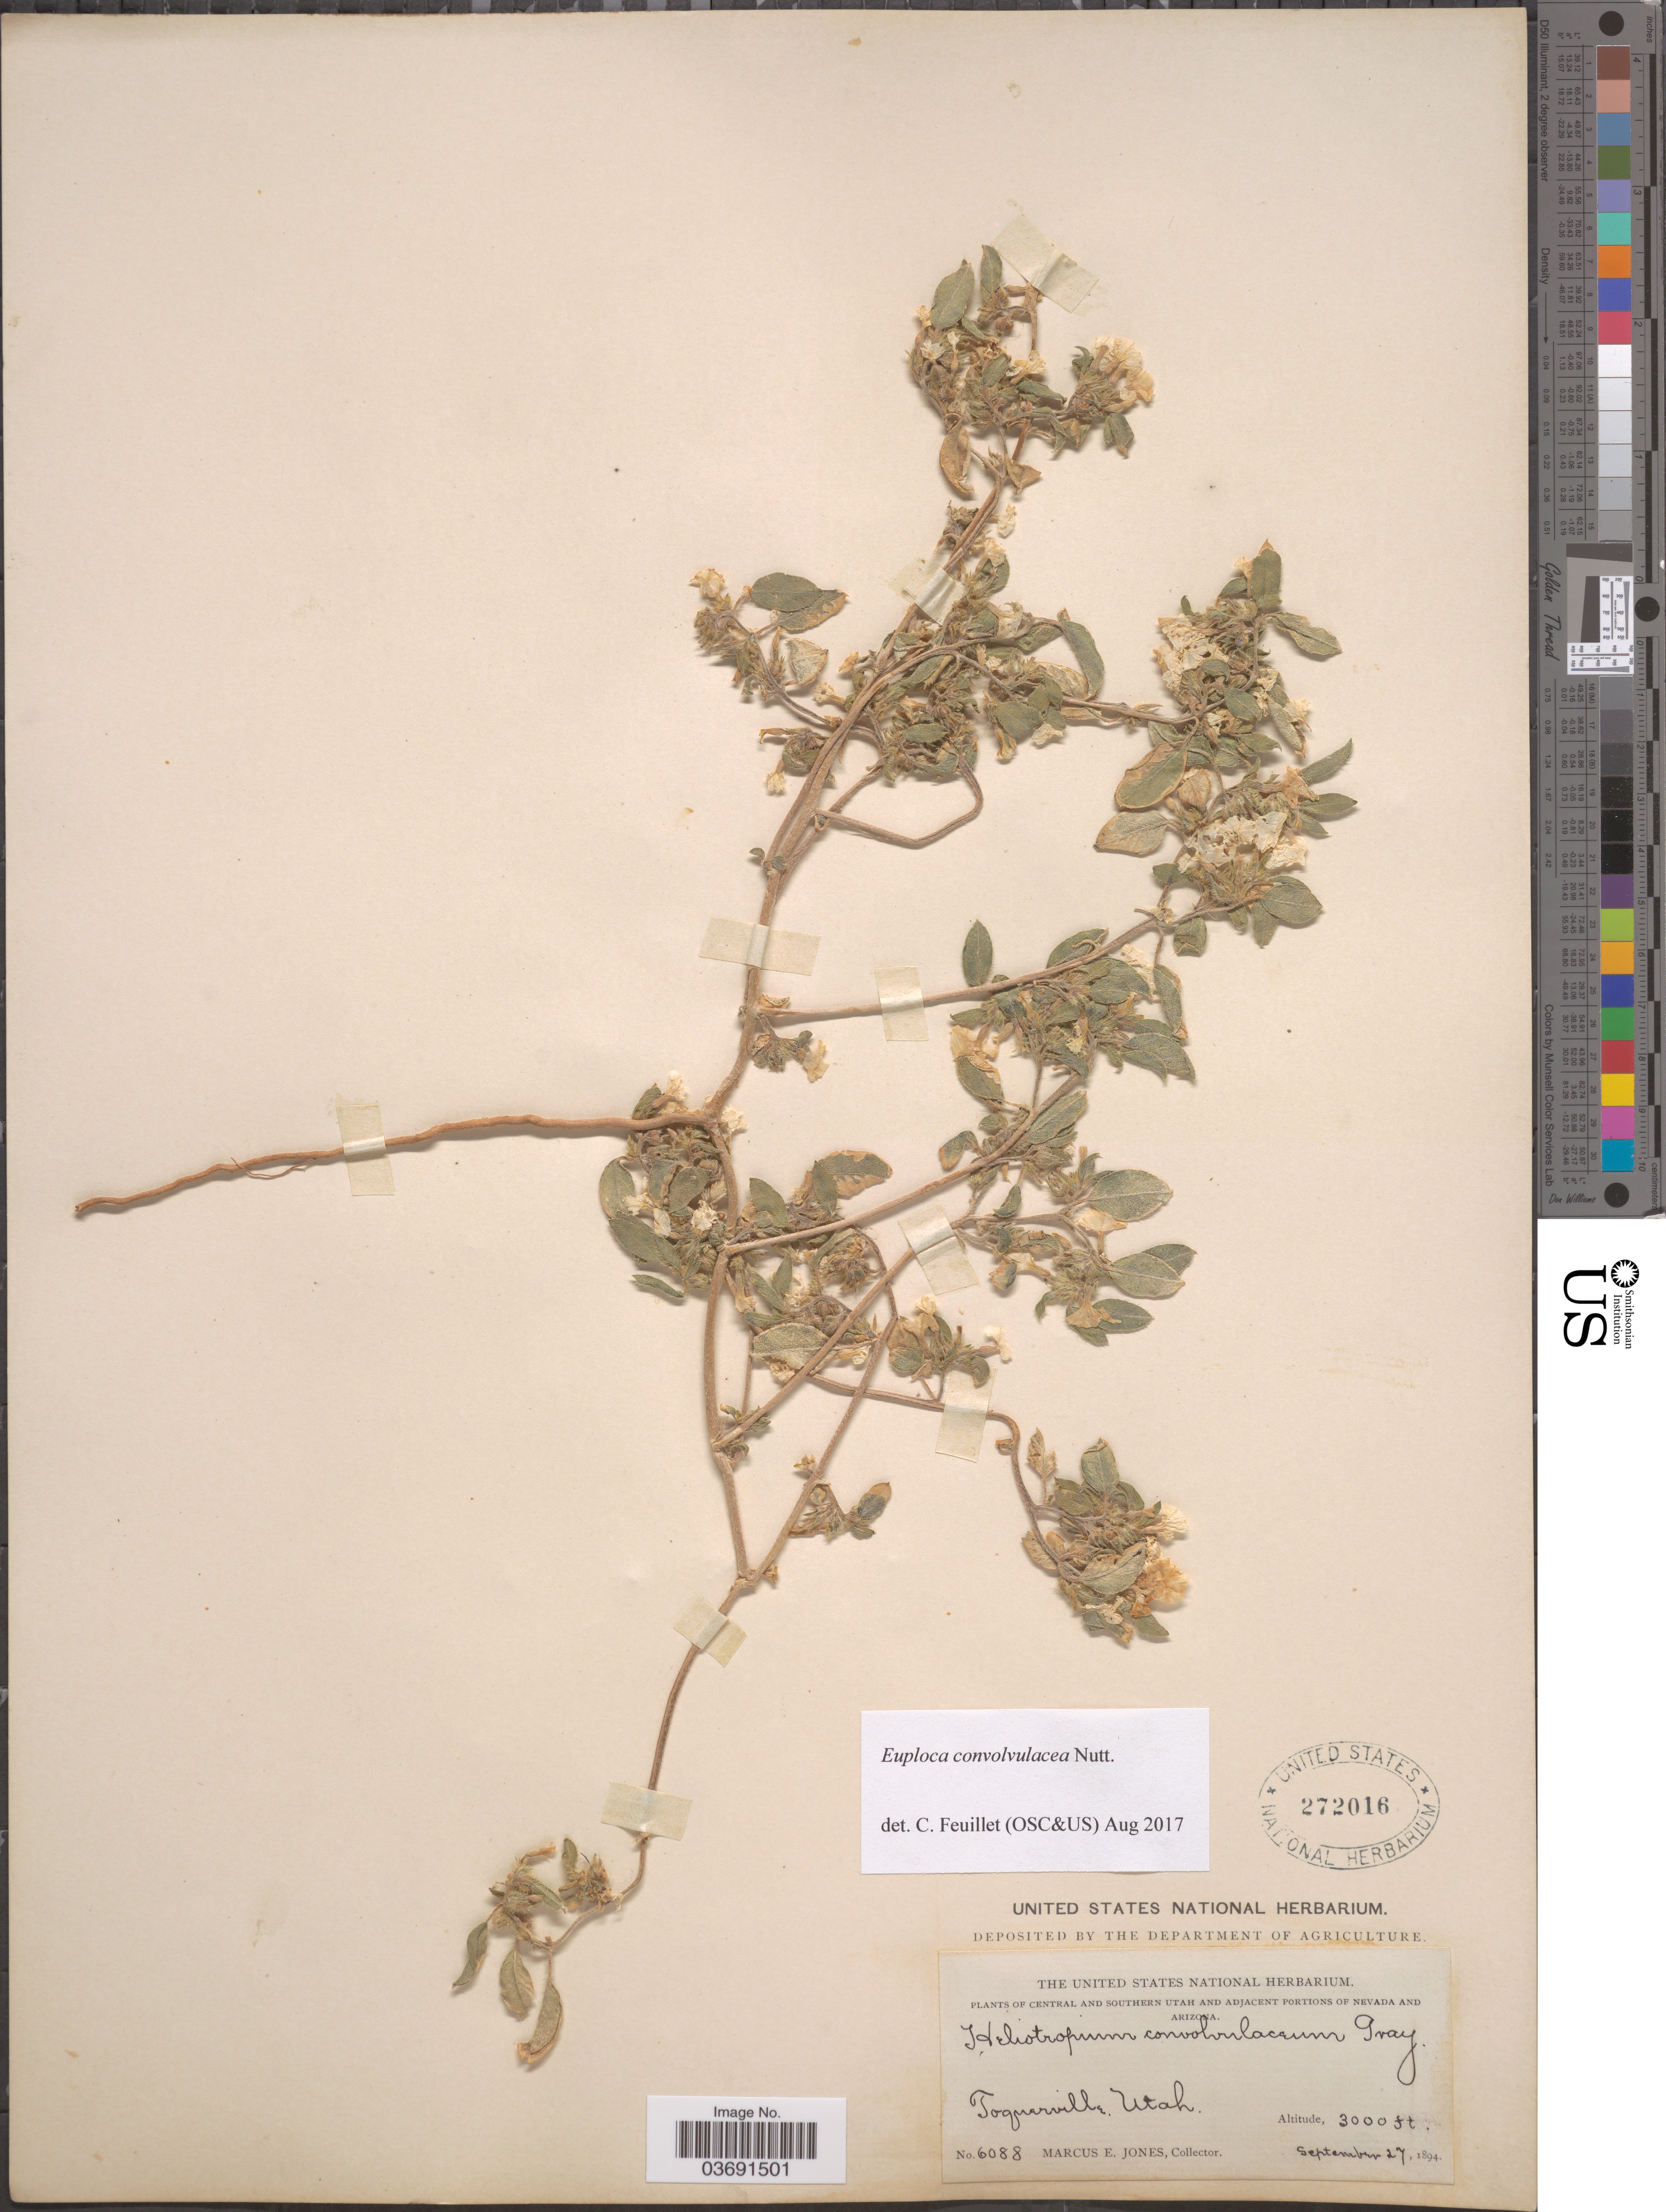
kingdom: Plantae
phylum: Tracheophyta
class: Magnoliopsida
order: Boraginales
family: Heliotropiaceae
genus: Euploca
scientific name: Euploca convolvulacea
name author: Nutt.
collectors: M. E. Jones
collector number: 6088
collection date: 1894-09-27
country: United States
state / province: Utah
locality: Toqeurville. Central and Southern Utah.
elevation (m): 914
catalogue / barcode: US 272016